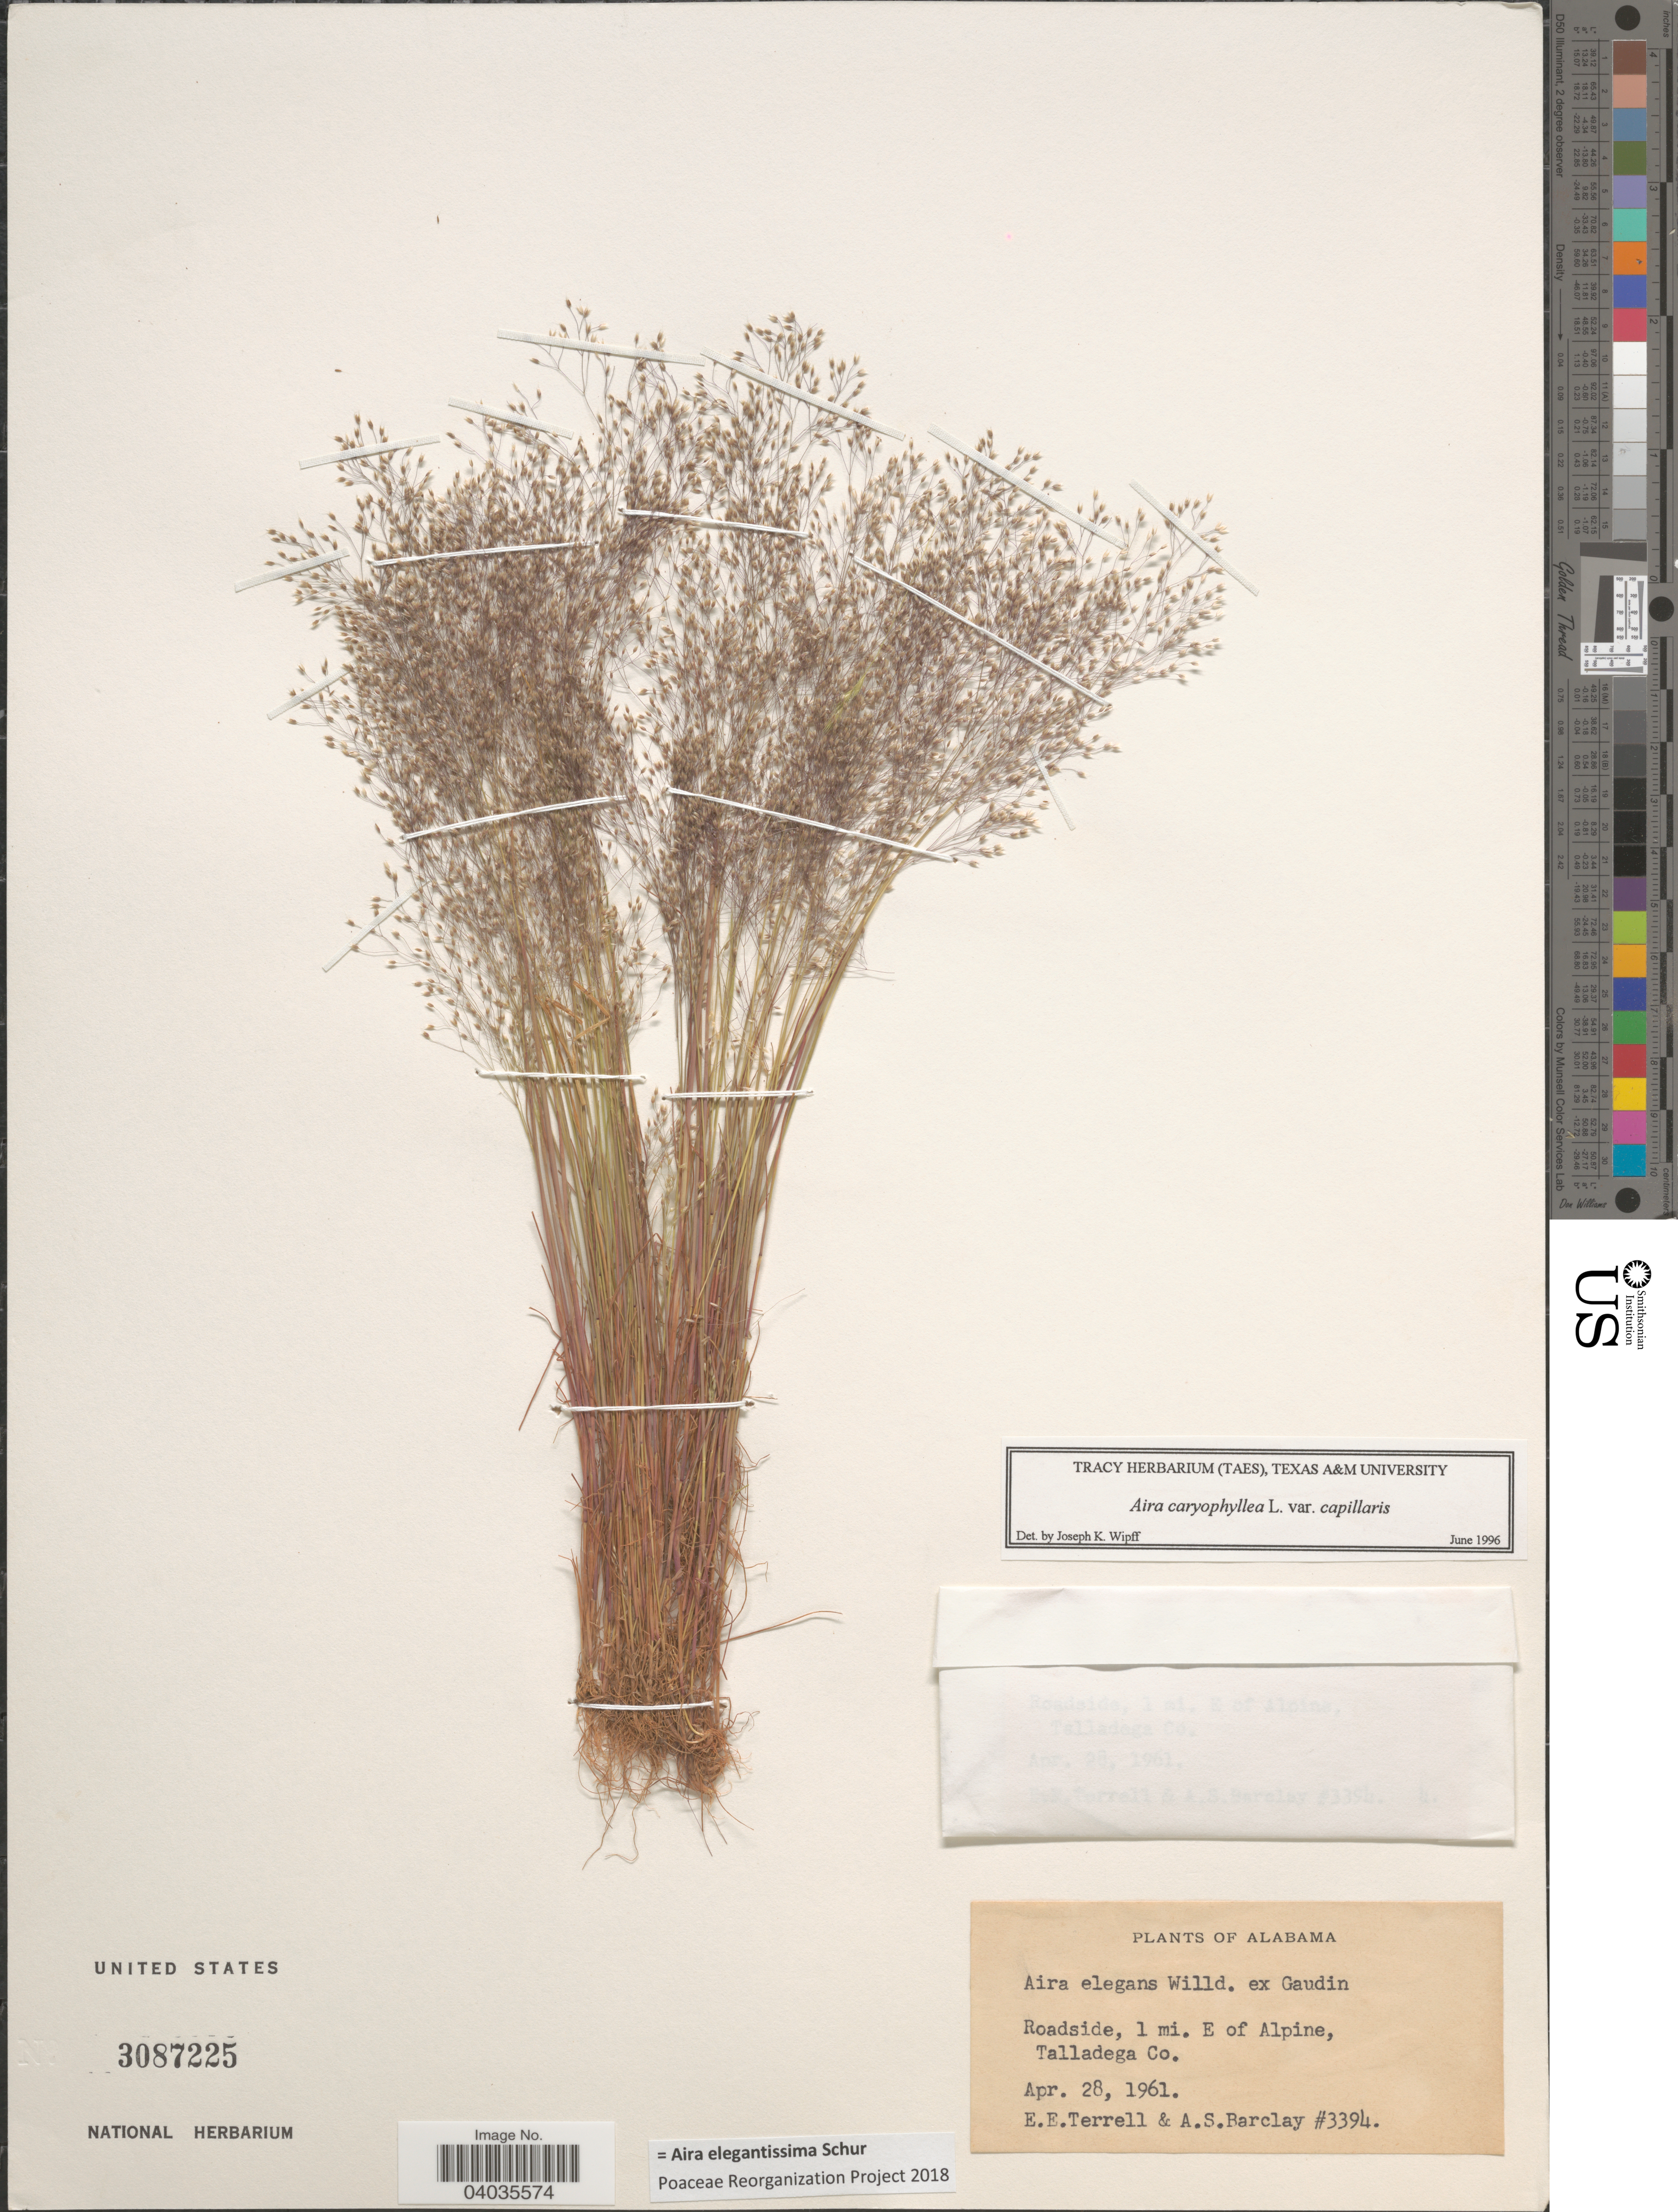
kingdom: Plantae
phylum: Tracheophyta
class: Liliopsida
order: Poales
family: Poaceae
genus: Aira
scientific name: Aira elegantissima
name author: Schur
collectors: E. E. Terrell & A. S. Barclay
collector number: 3394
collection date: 1961-04-28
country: United States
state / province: Alabama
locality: Roadside, 1 mi. E of Alpine, Talladega Co.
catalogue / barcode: US 3087225